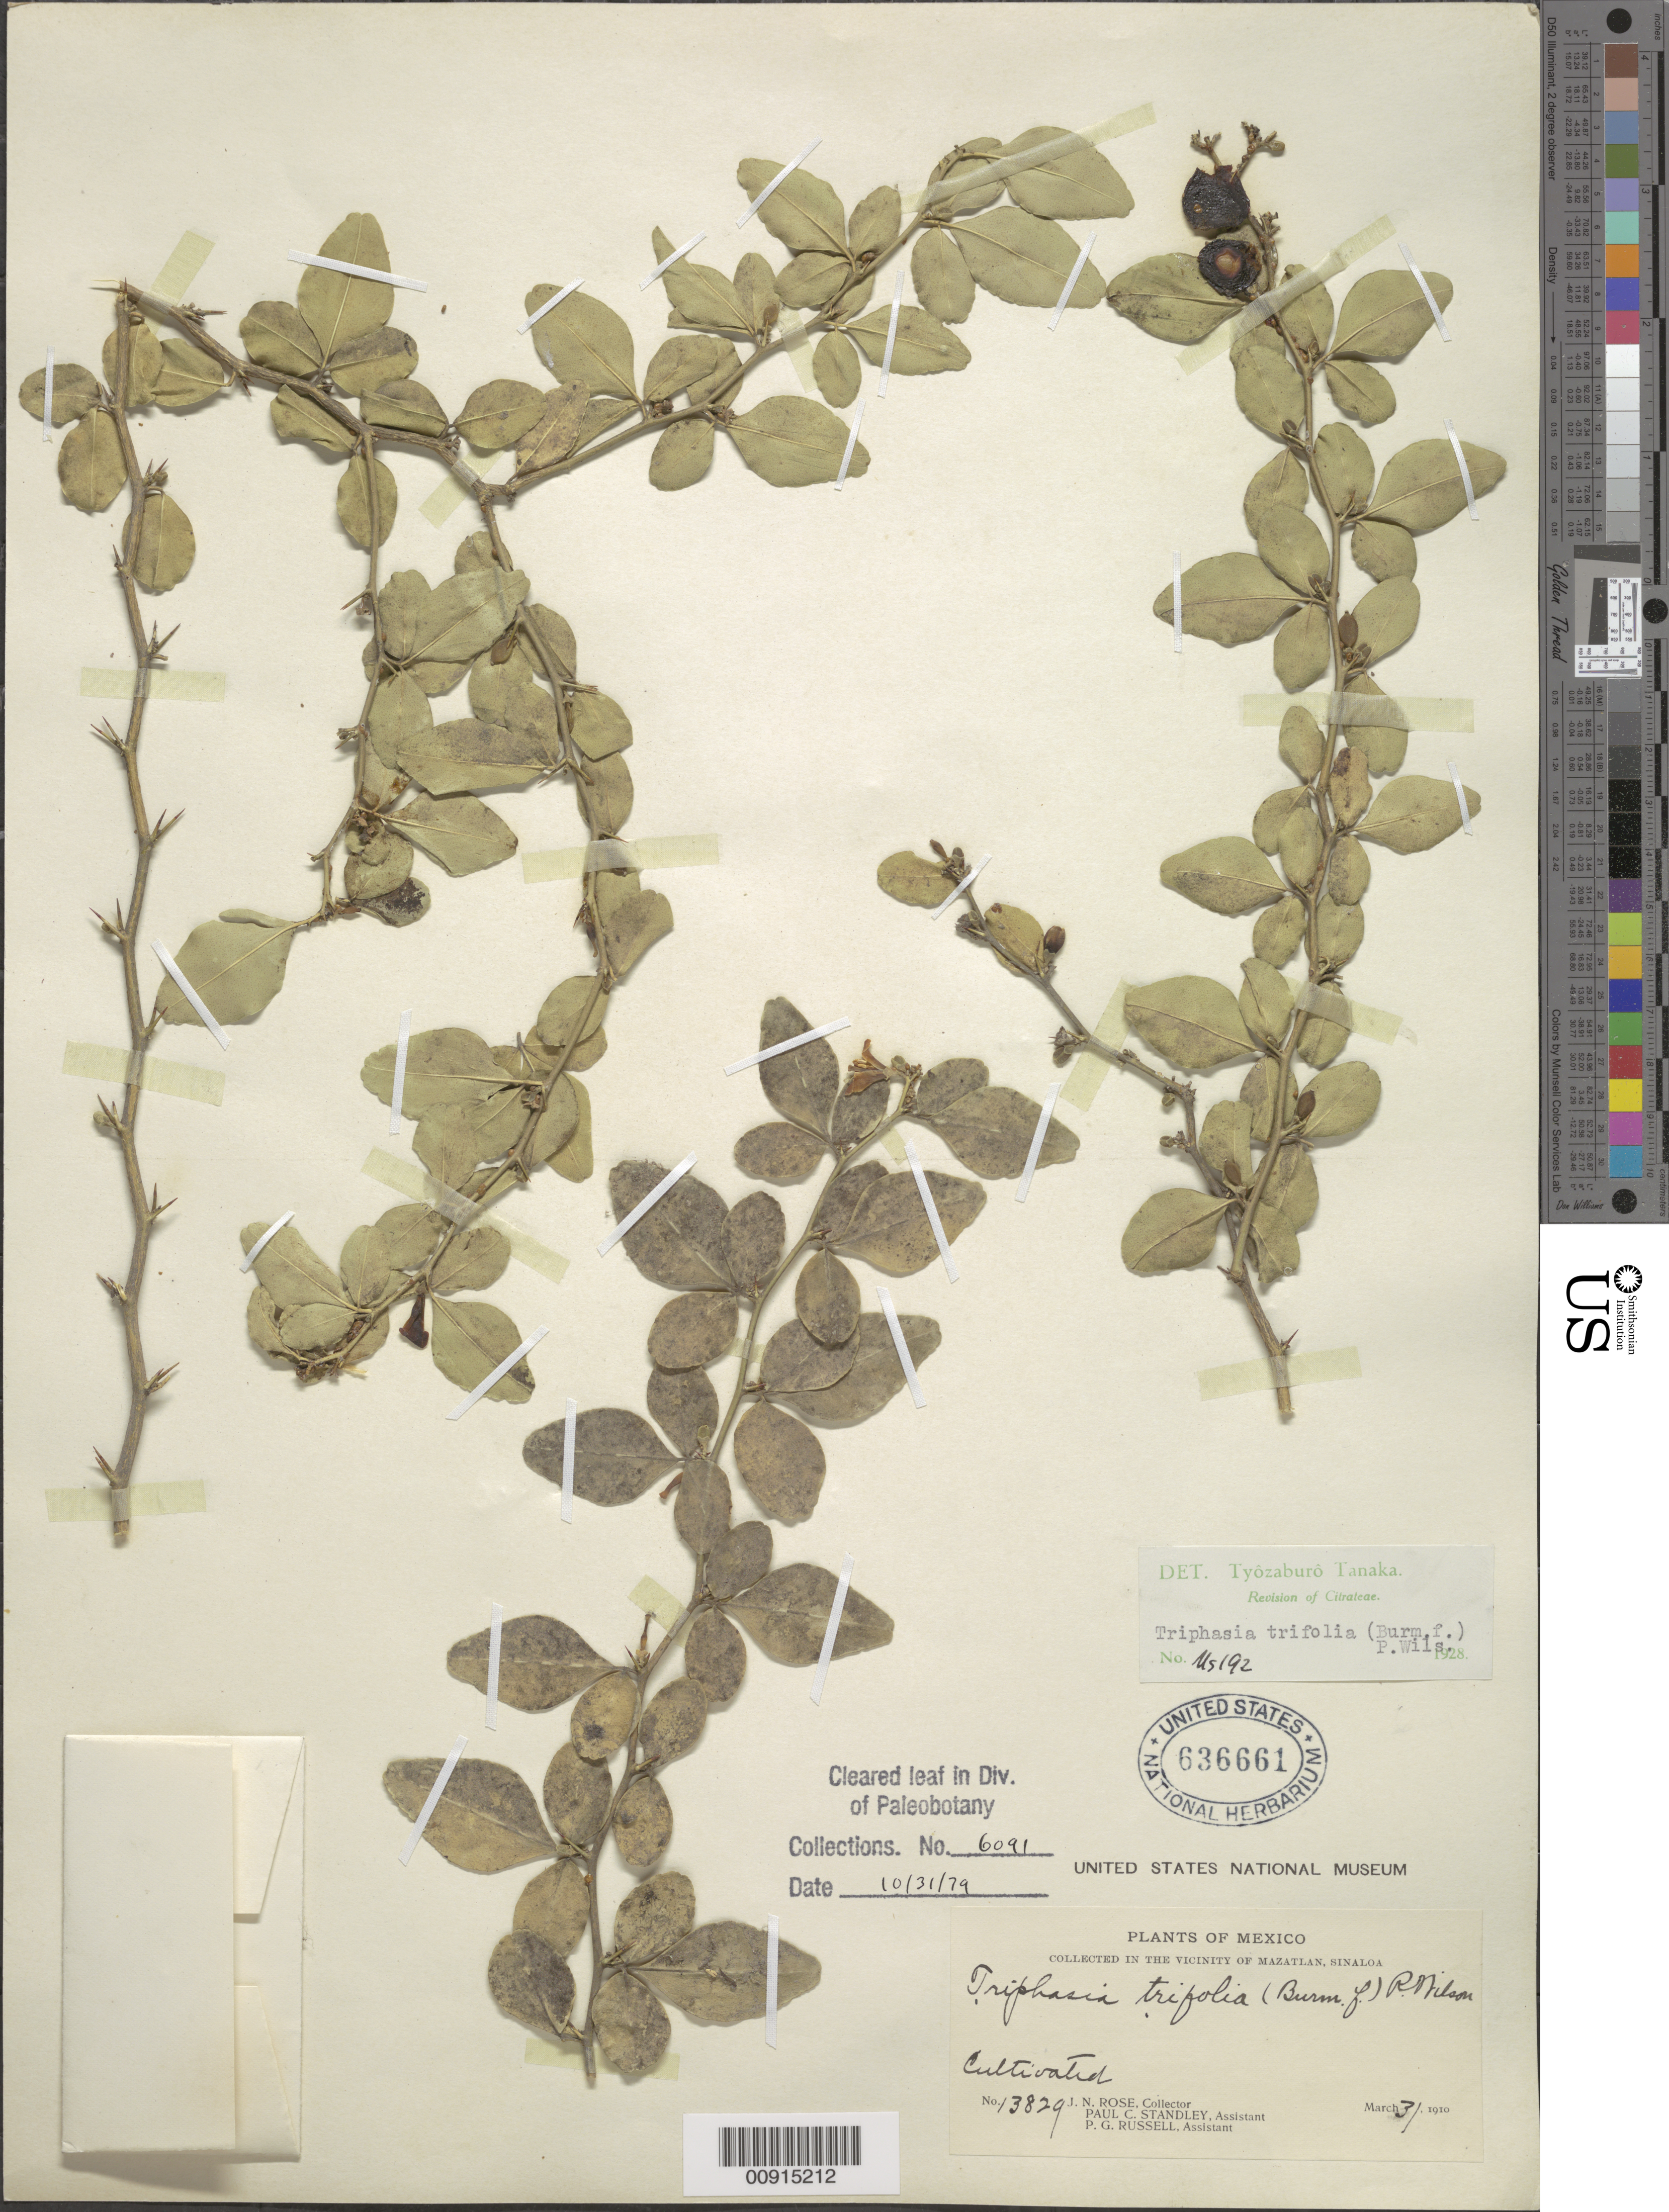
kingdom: Plantae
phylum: Tracheophyta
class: Magnoliopsida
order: Sapindales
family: Rutaceae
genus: Triphasia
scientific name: Triphasia trifolia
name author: (Burm. f.) P. Wilson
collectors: J. N. Rose, P. C. Standley & P. G. Russell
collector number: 13829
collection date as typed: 31 Mar 1910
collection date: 1910-03-31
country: Mexico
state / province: Sinaloa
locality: In the vicinity of Mazatlan, Sinaloa.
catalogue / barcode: US 636661